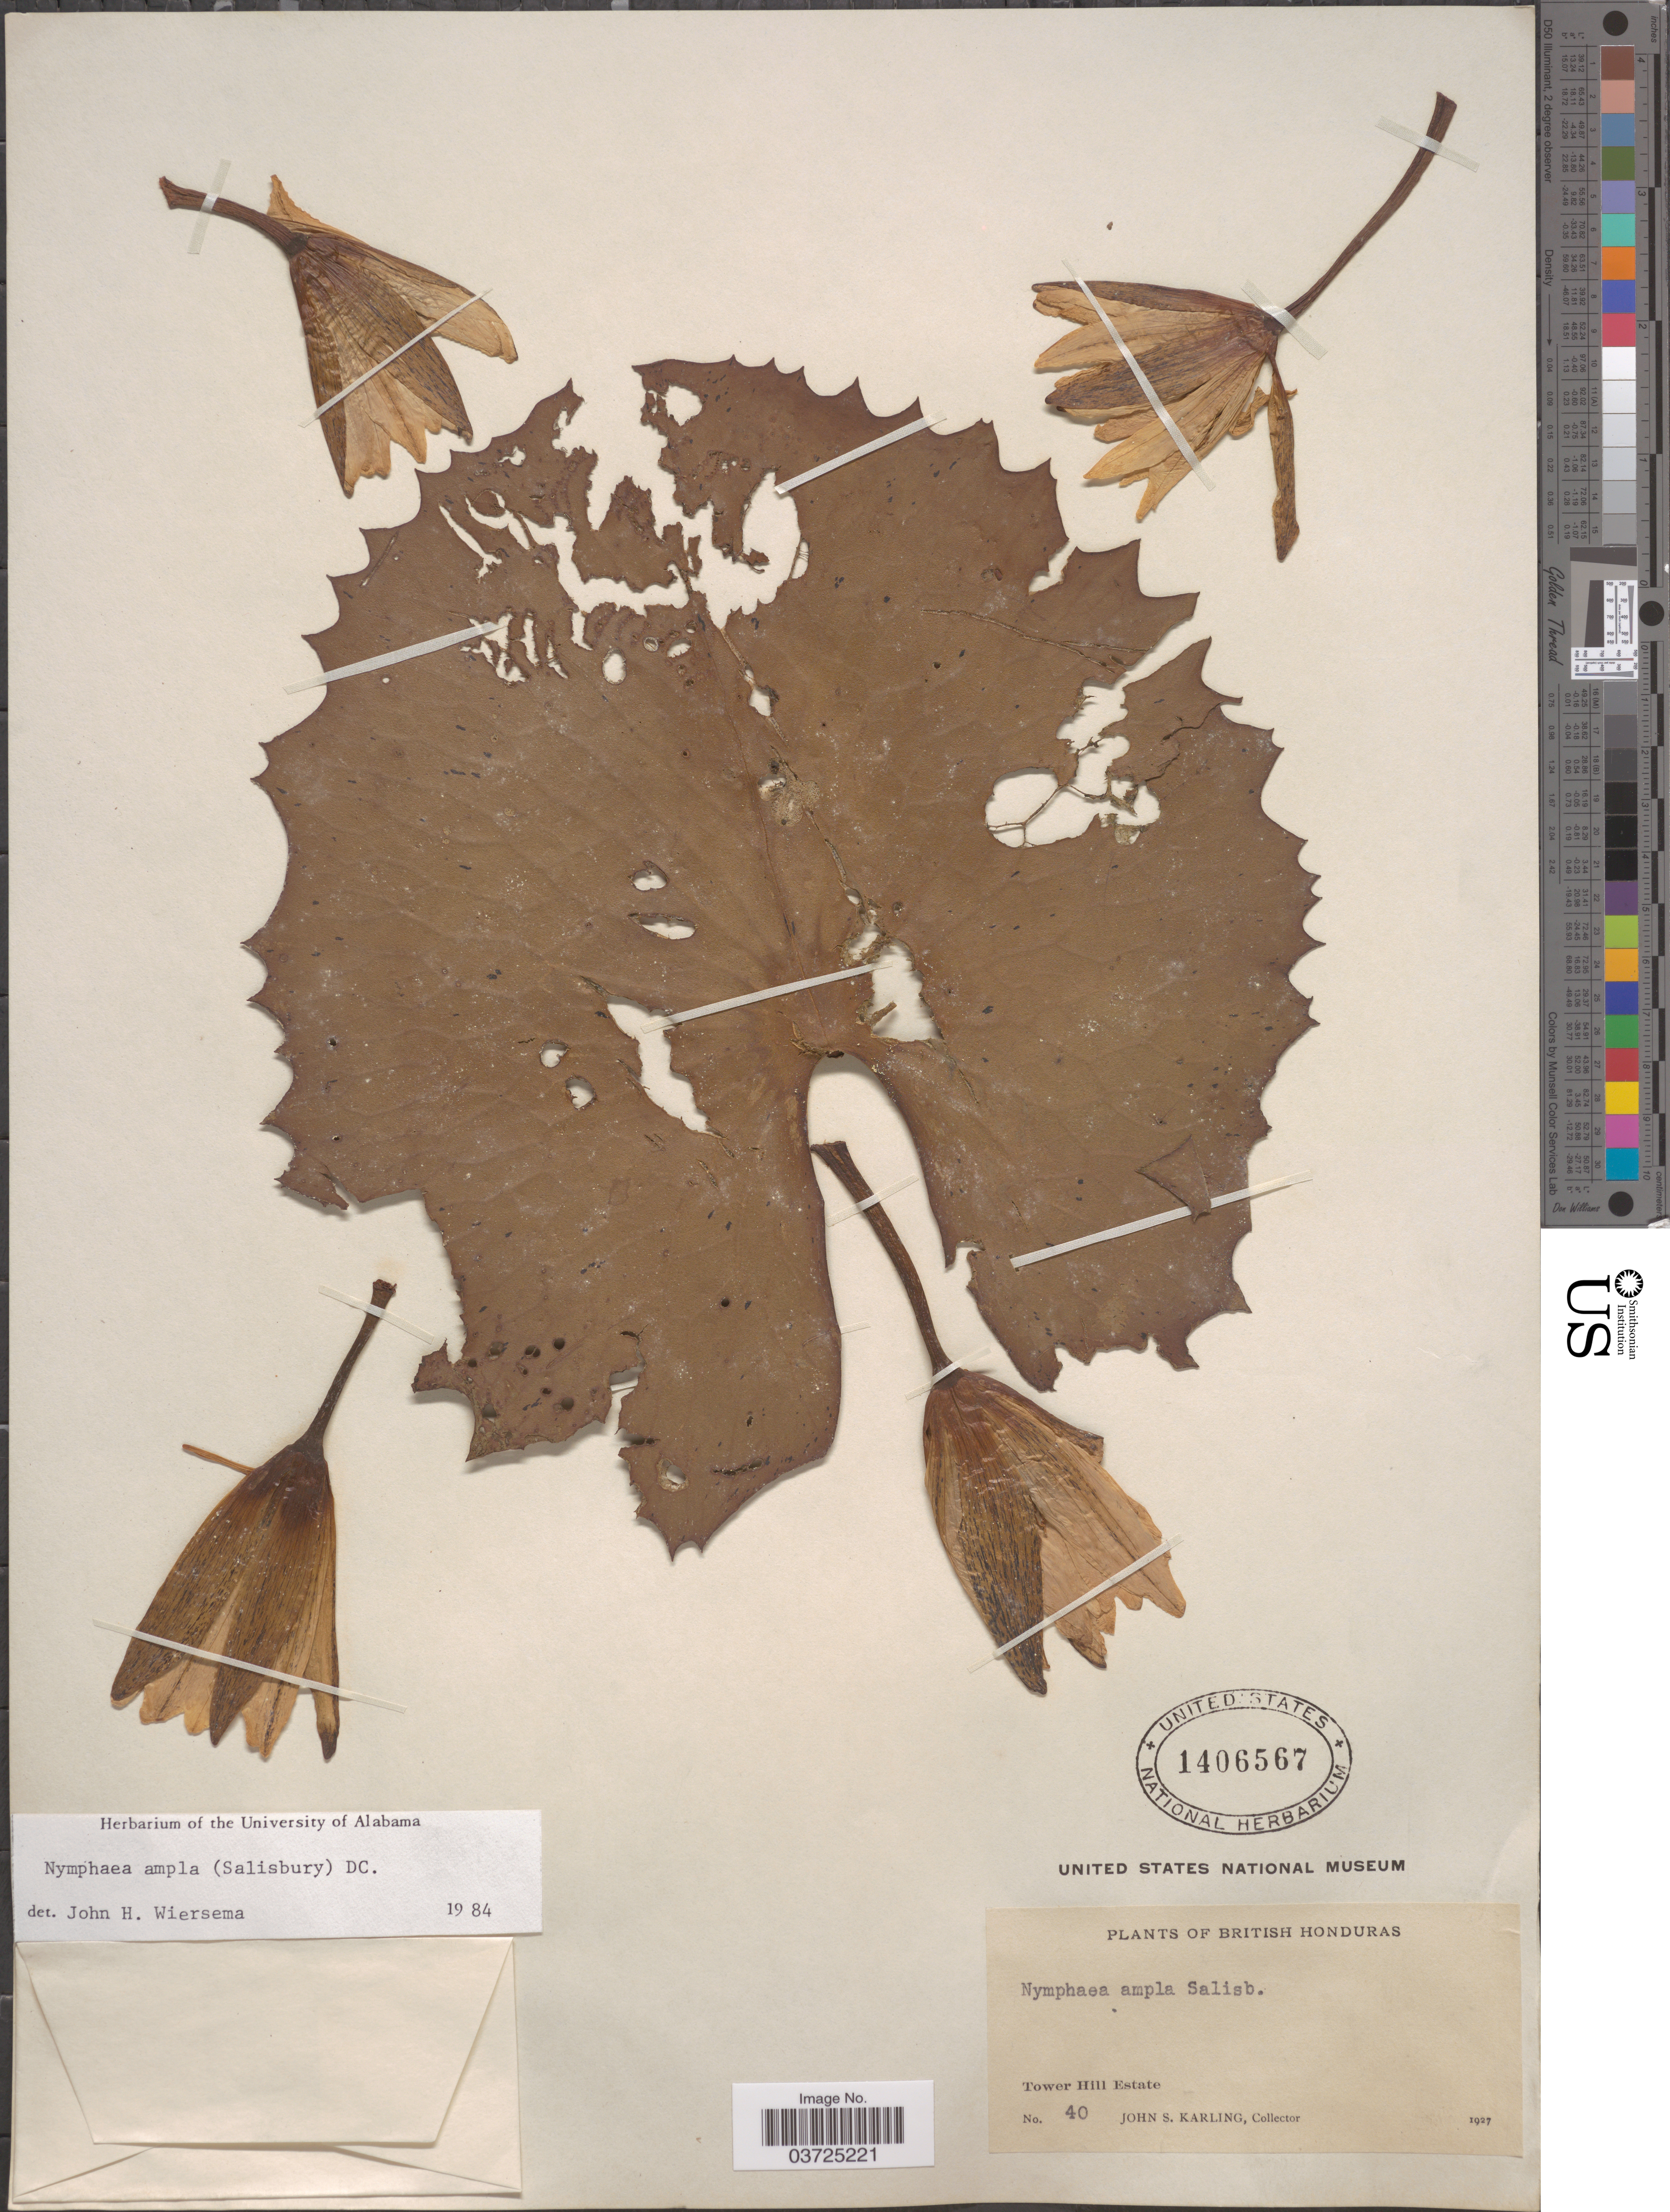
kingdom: Plantae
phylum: Tracheophyta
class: Magnoliopsida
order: Nymphaeales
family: Nymphaeaceae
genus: Nymphaea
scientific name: Nymphaea ampla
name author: (Salisb.) DC.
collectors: J. Karling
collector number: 40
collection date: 1927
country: Belize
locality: British Honduras. Tower Hill Estate.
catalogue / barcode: US 1406567